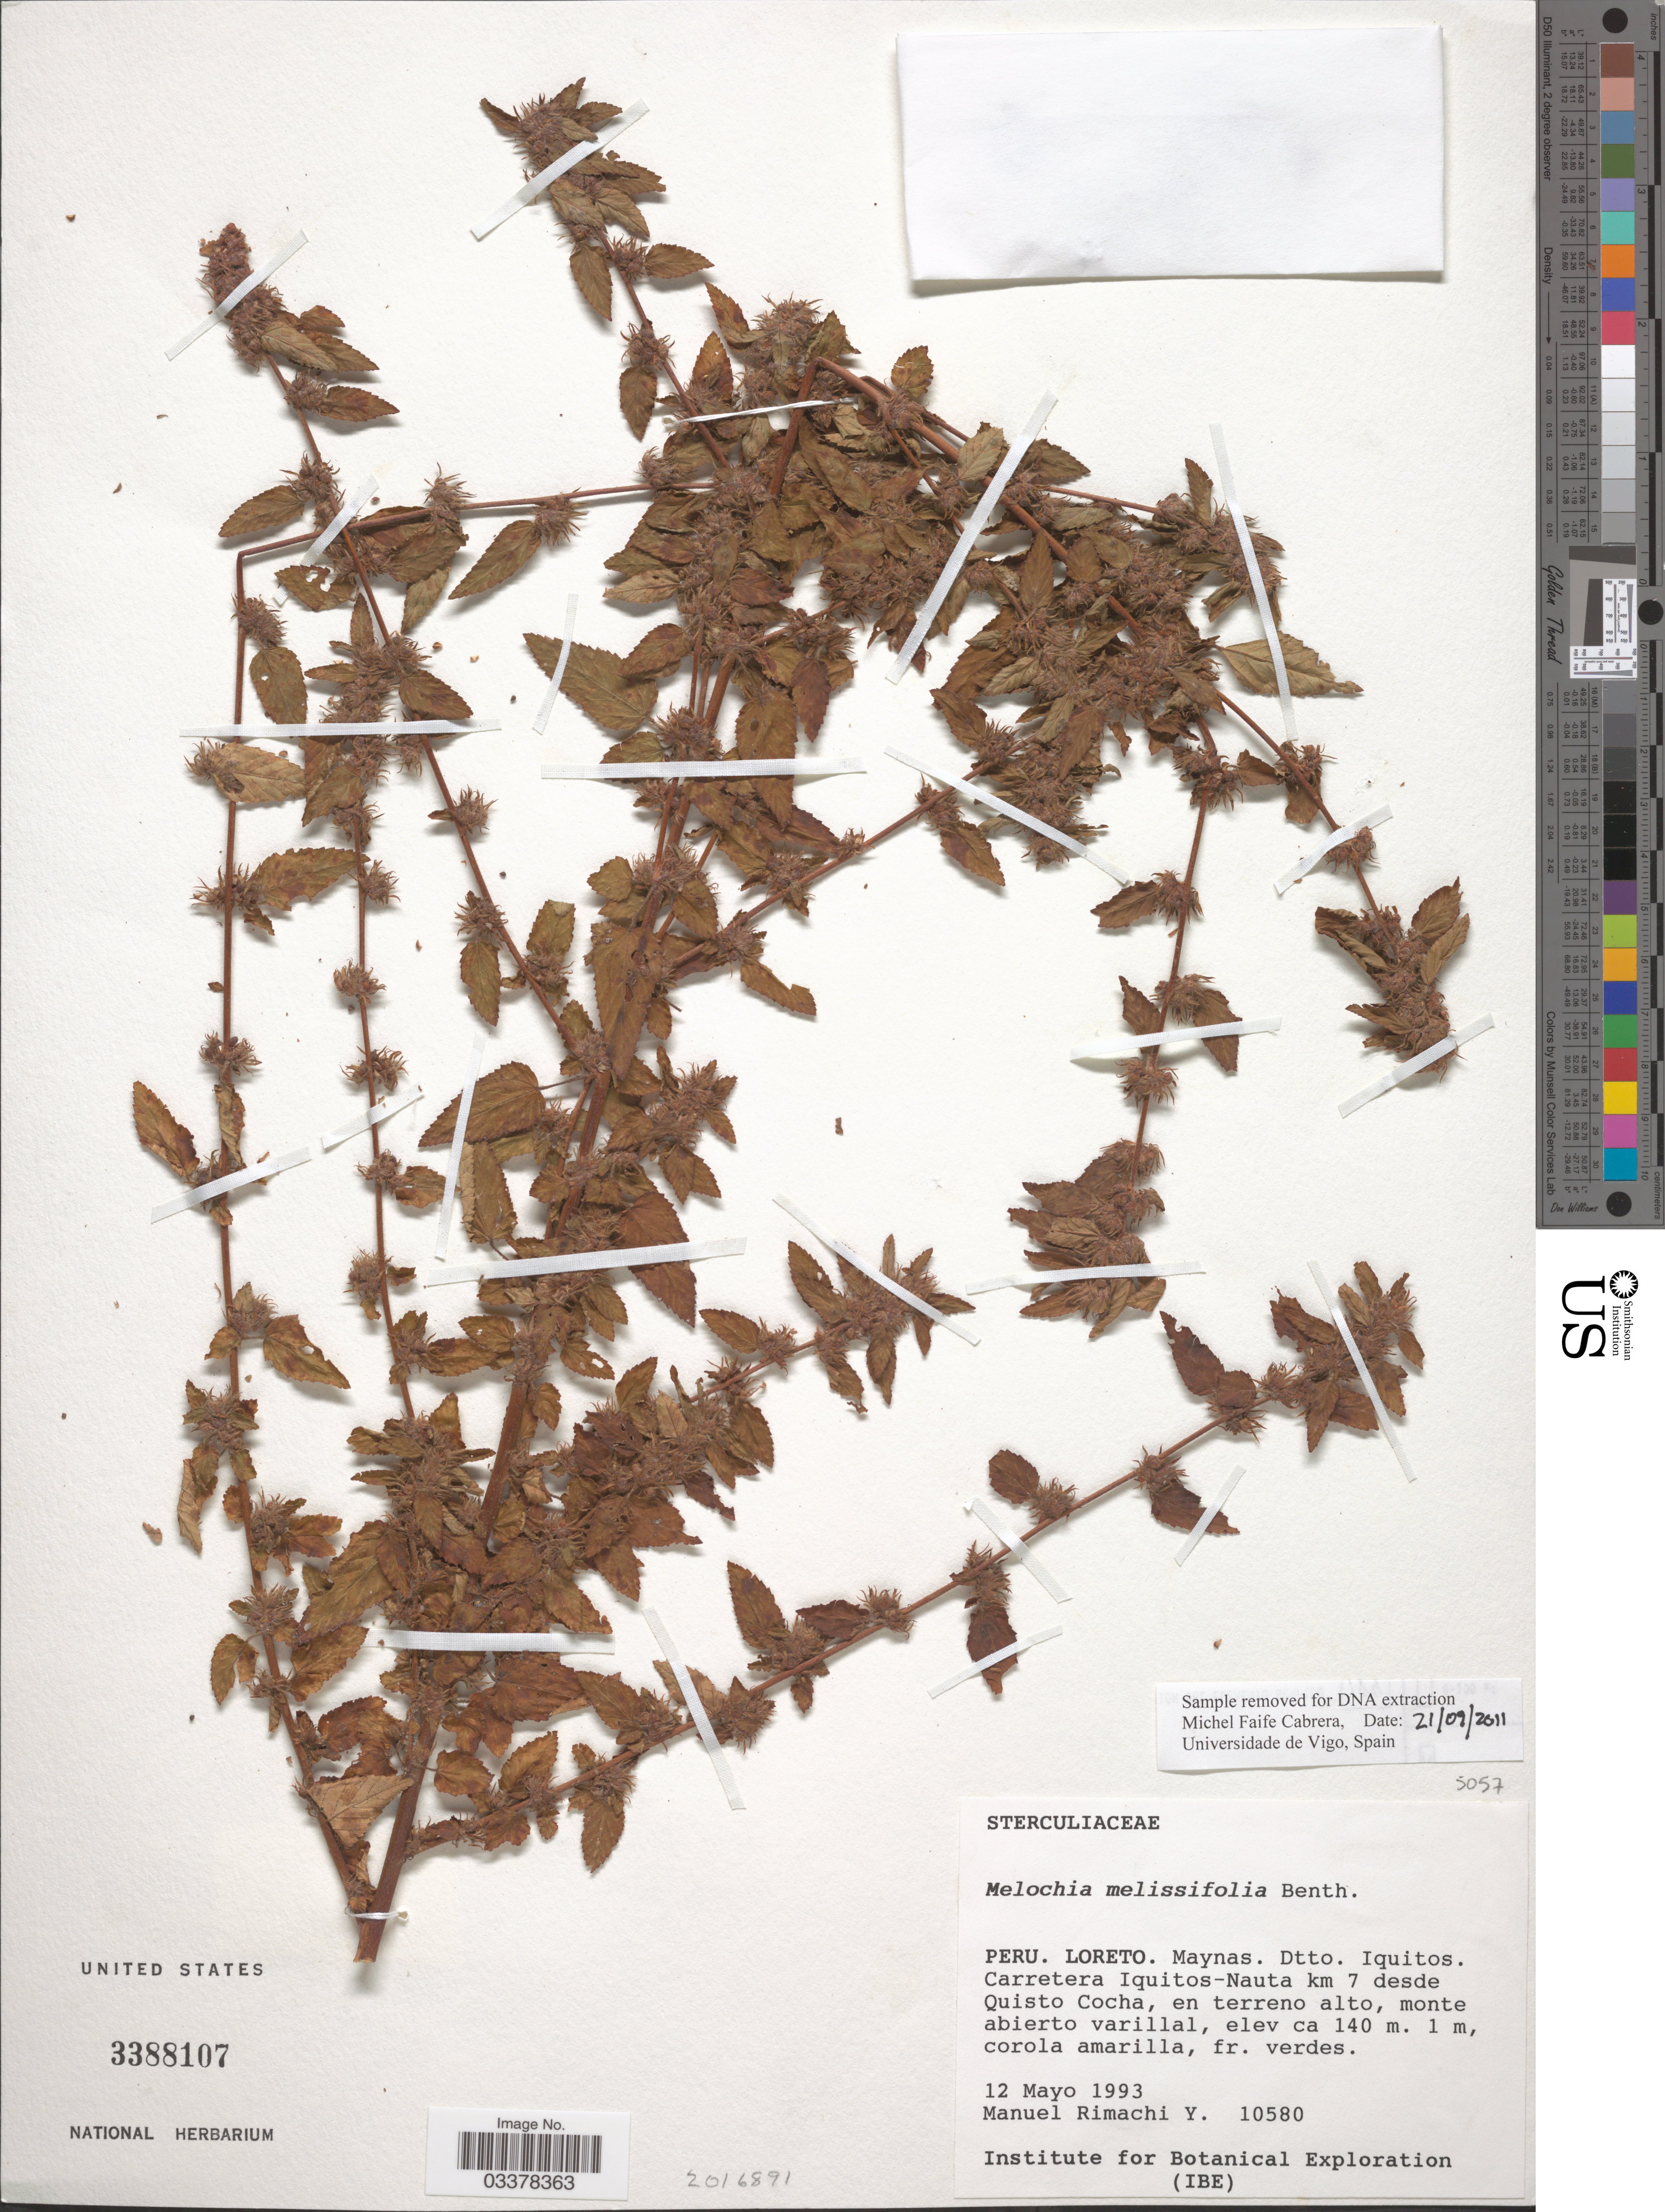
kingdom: Plantae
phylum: Tracheophyta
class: Magnoliopsida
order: Malvales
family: Malvaceae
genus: Melochia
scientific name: Melochia melissifolia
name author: Benth.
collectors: M. Rimachi Y.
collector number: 10580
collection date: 1993-05-12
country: Peru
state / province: Loreto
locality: Maynas. Dtto. Iquitos. Carretera Iquitos-Nauta km 7 desde Quisto Cocha, en terreno alto, monte abierto varillal.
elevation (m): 140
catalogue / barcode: US 3388107